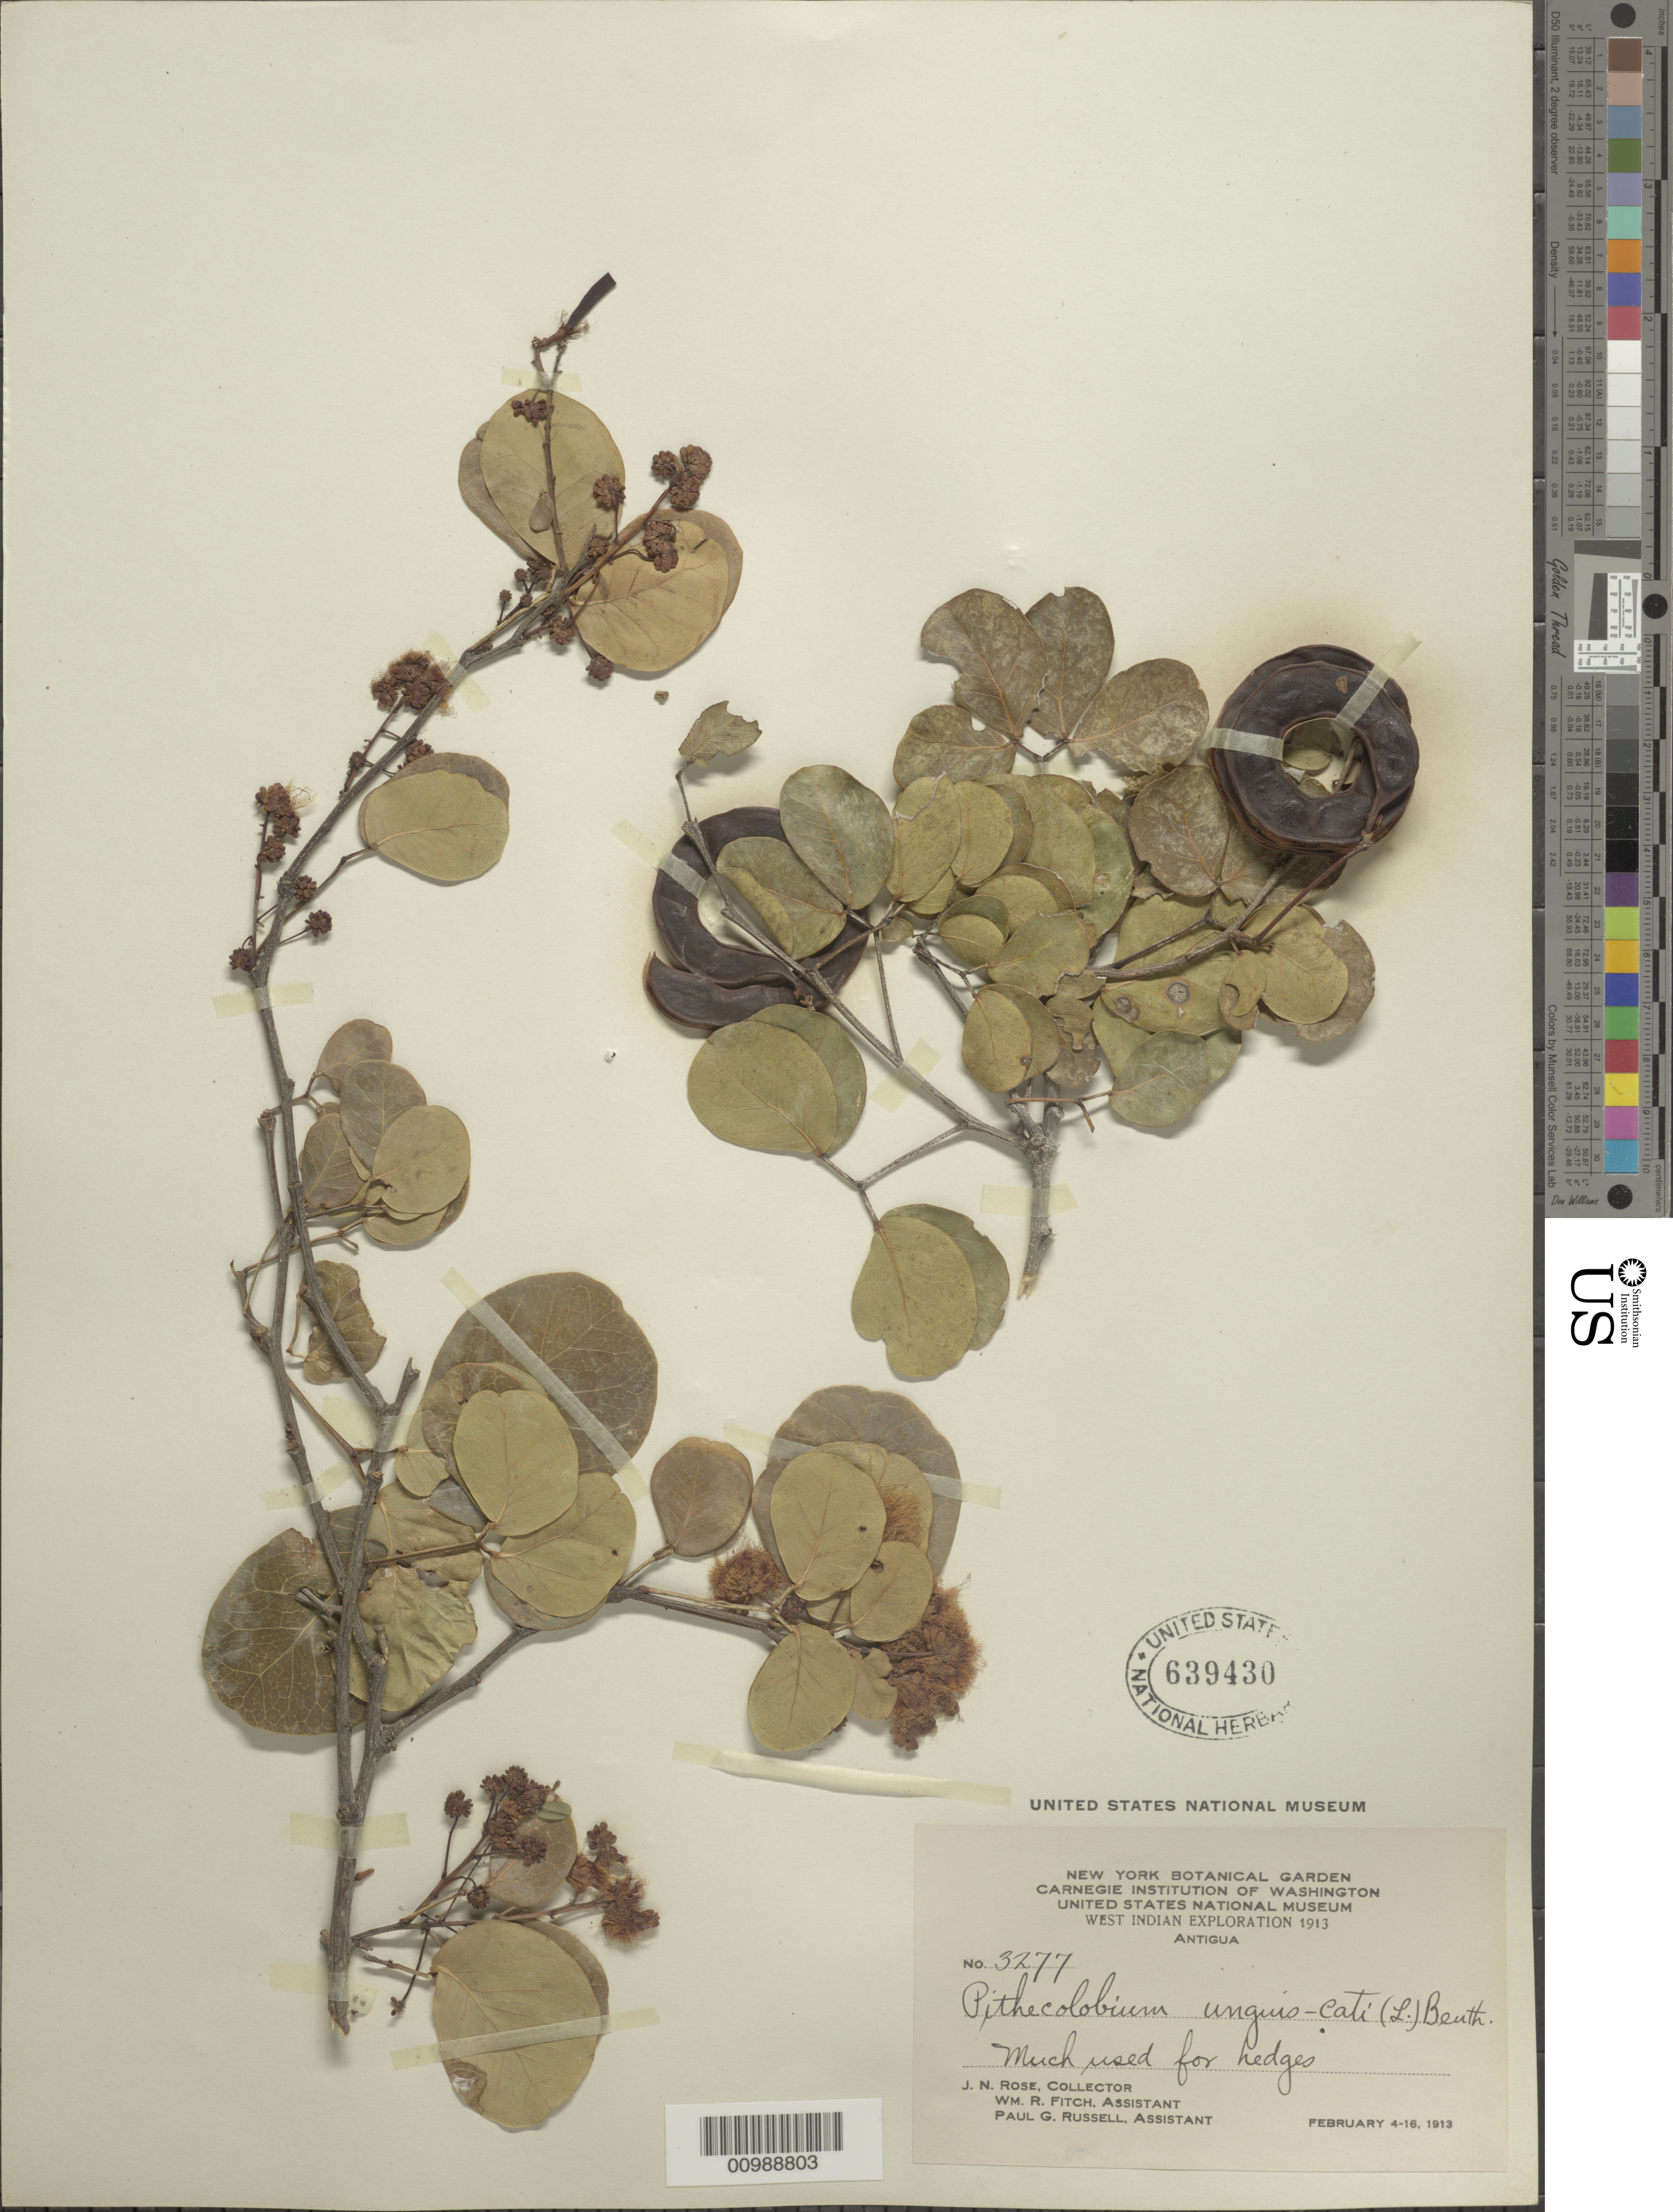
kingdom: Plantae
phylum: Tracheophyta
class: Magnoliopsida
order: Fabales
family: Fabaceae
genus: Pithecellobium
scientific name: Pithecellobium unguis-cati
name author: (L.) Benth.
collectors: J. N. Rose, W. R. Fitch & P. G. Russell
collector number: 3277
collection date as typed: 04 Feb 1913 to 16 Feb 1913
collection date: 1913-02-04/1913-02-16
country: Antigua and Barbuda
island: Antigua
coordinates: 0 N, 0 E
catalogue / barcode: US 639430